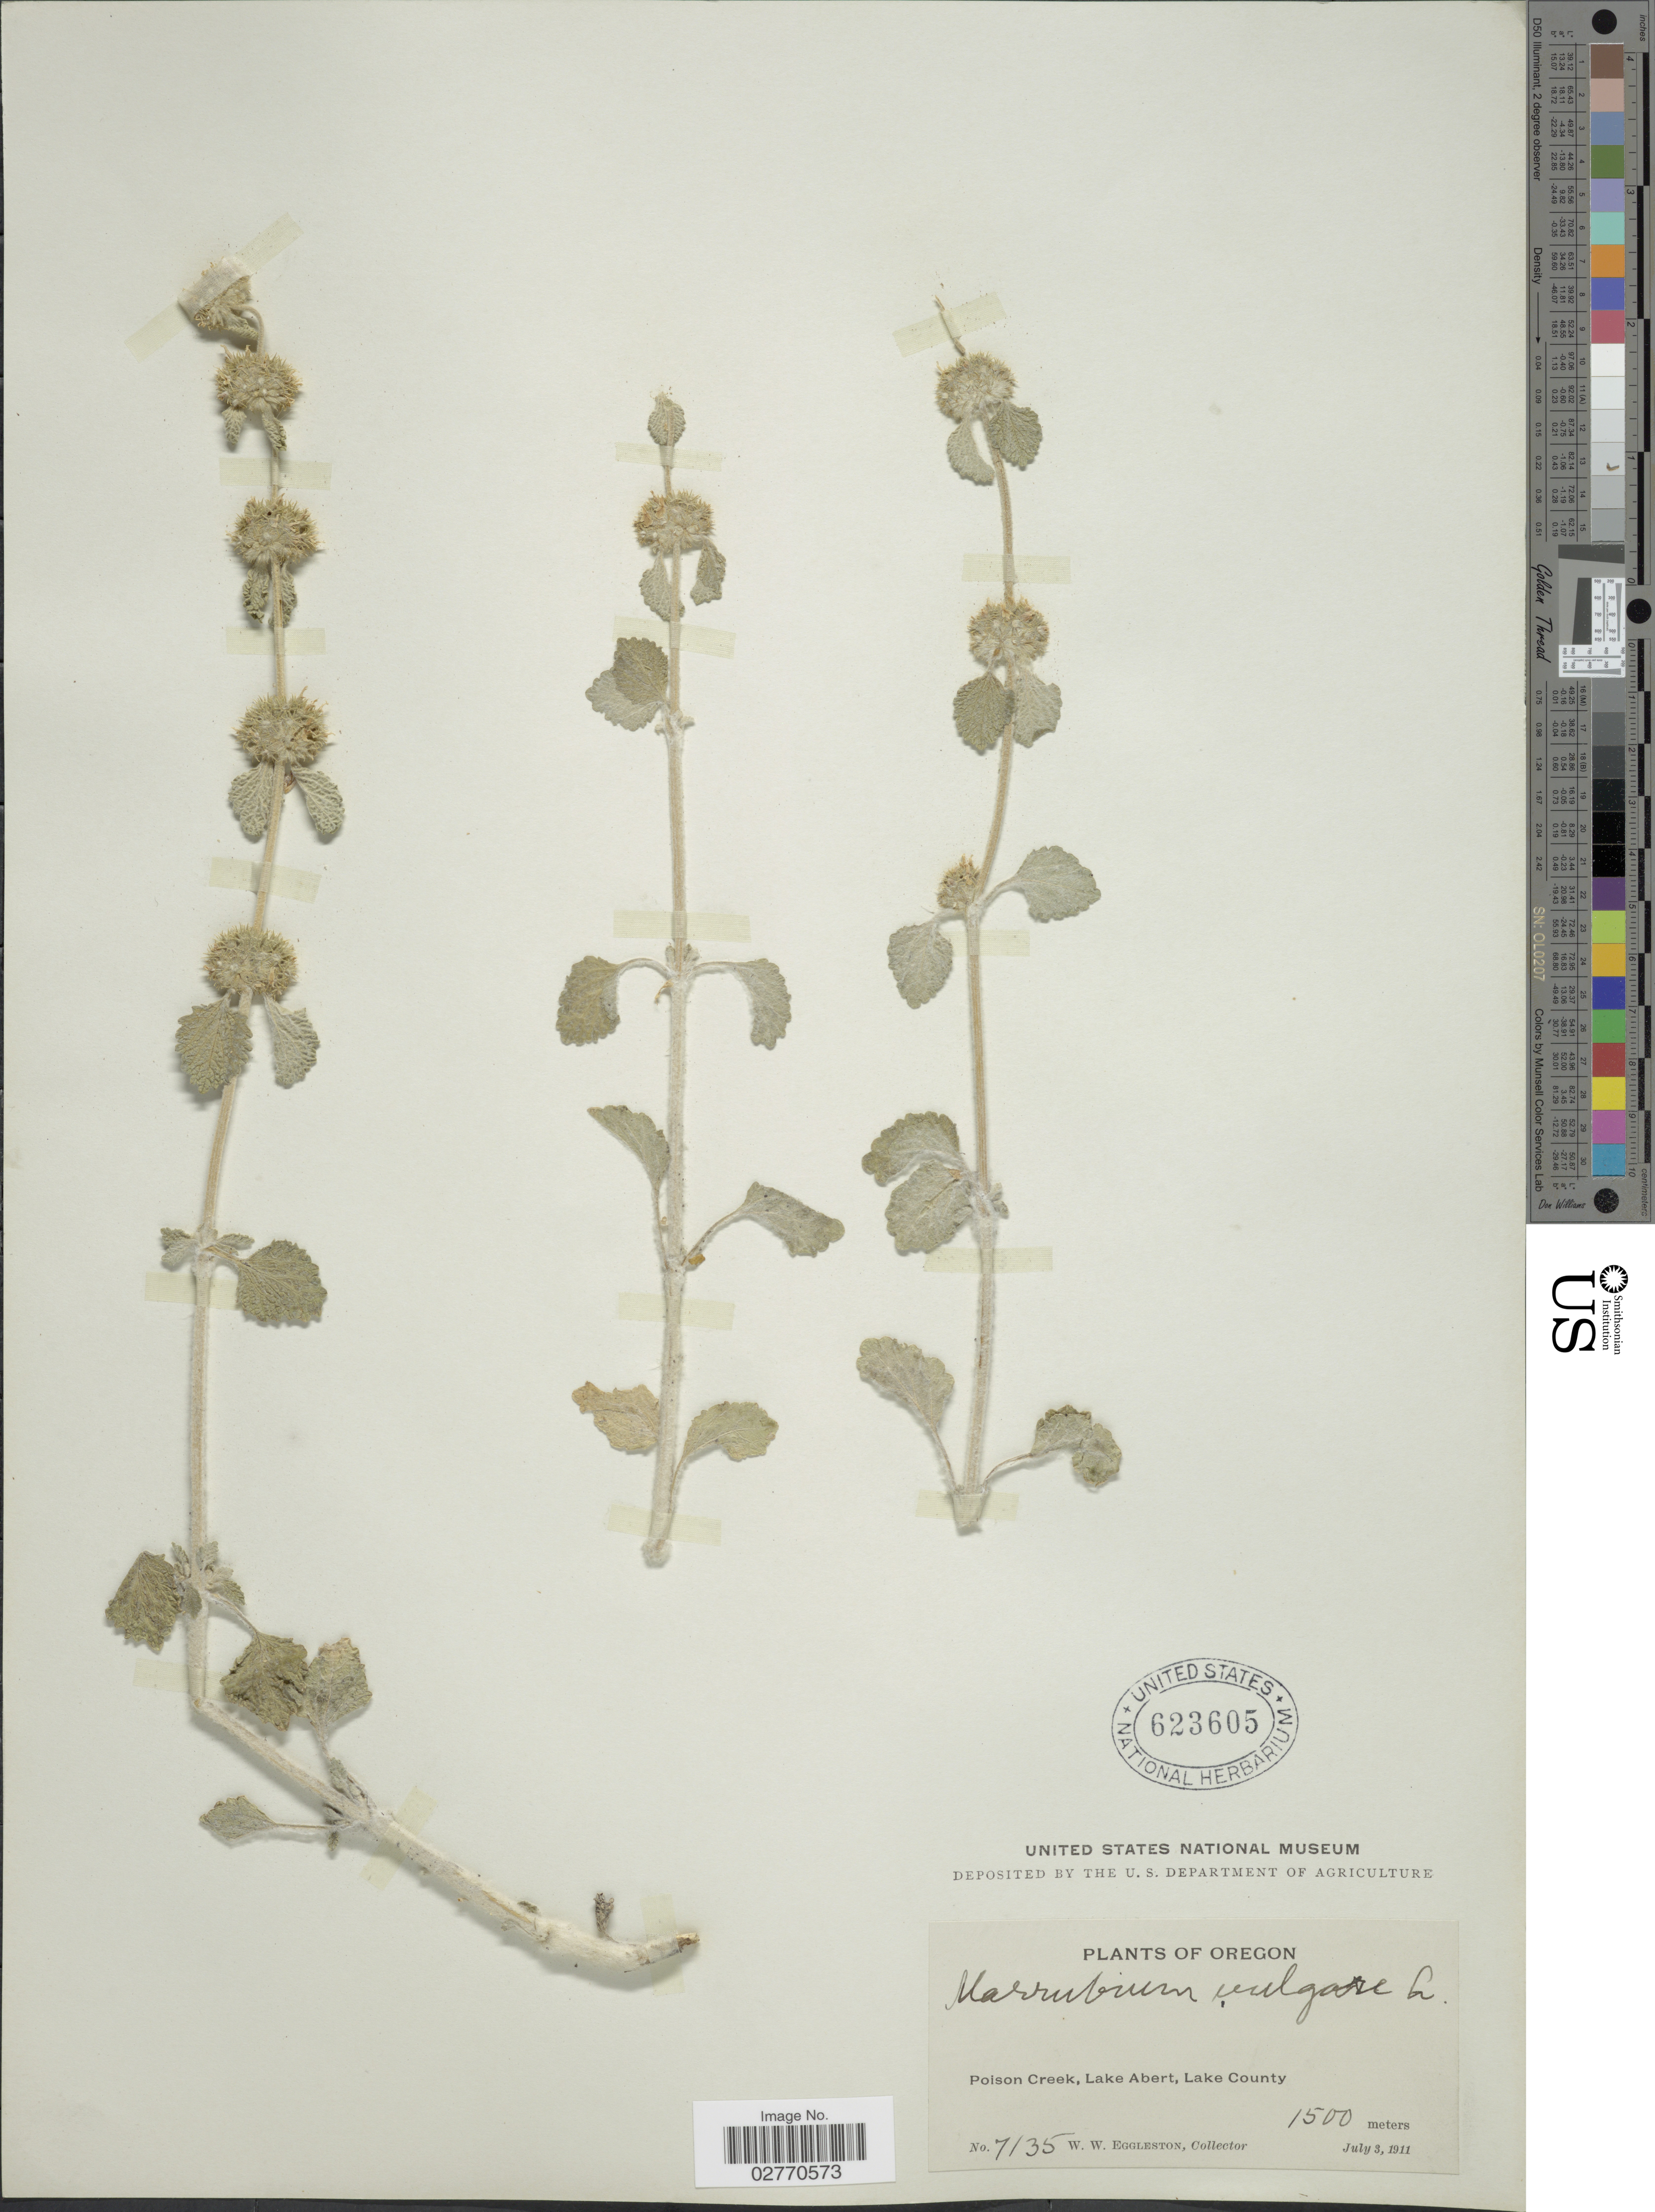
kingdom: Plantae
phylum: Tracheophyta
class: Magnoliopsida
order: Lamiales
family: Lamiaceae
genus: Marrubium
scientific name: Marrubium vulgare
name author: L.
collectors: W. W. Eggleston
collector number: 7135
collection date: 1911-07-03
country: United States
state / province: Oregon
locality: Poison Creek, Lake Abert, Lake County.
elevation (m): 1500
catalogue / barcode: US 623605